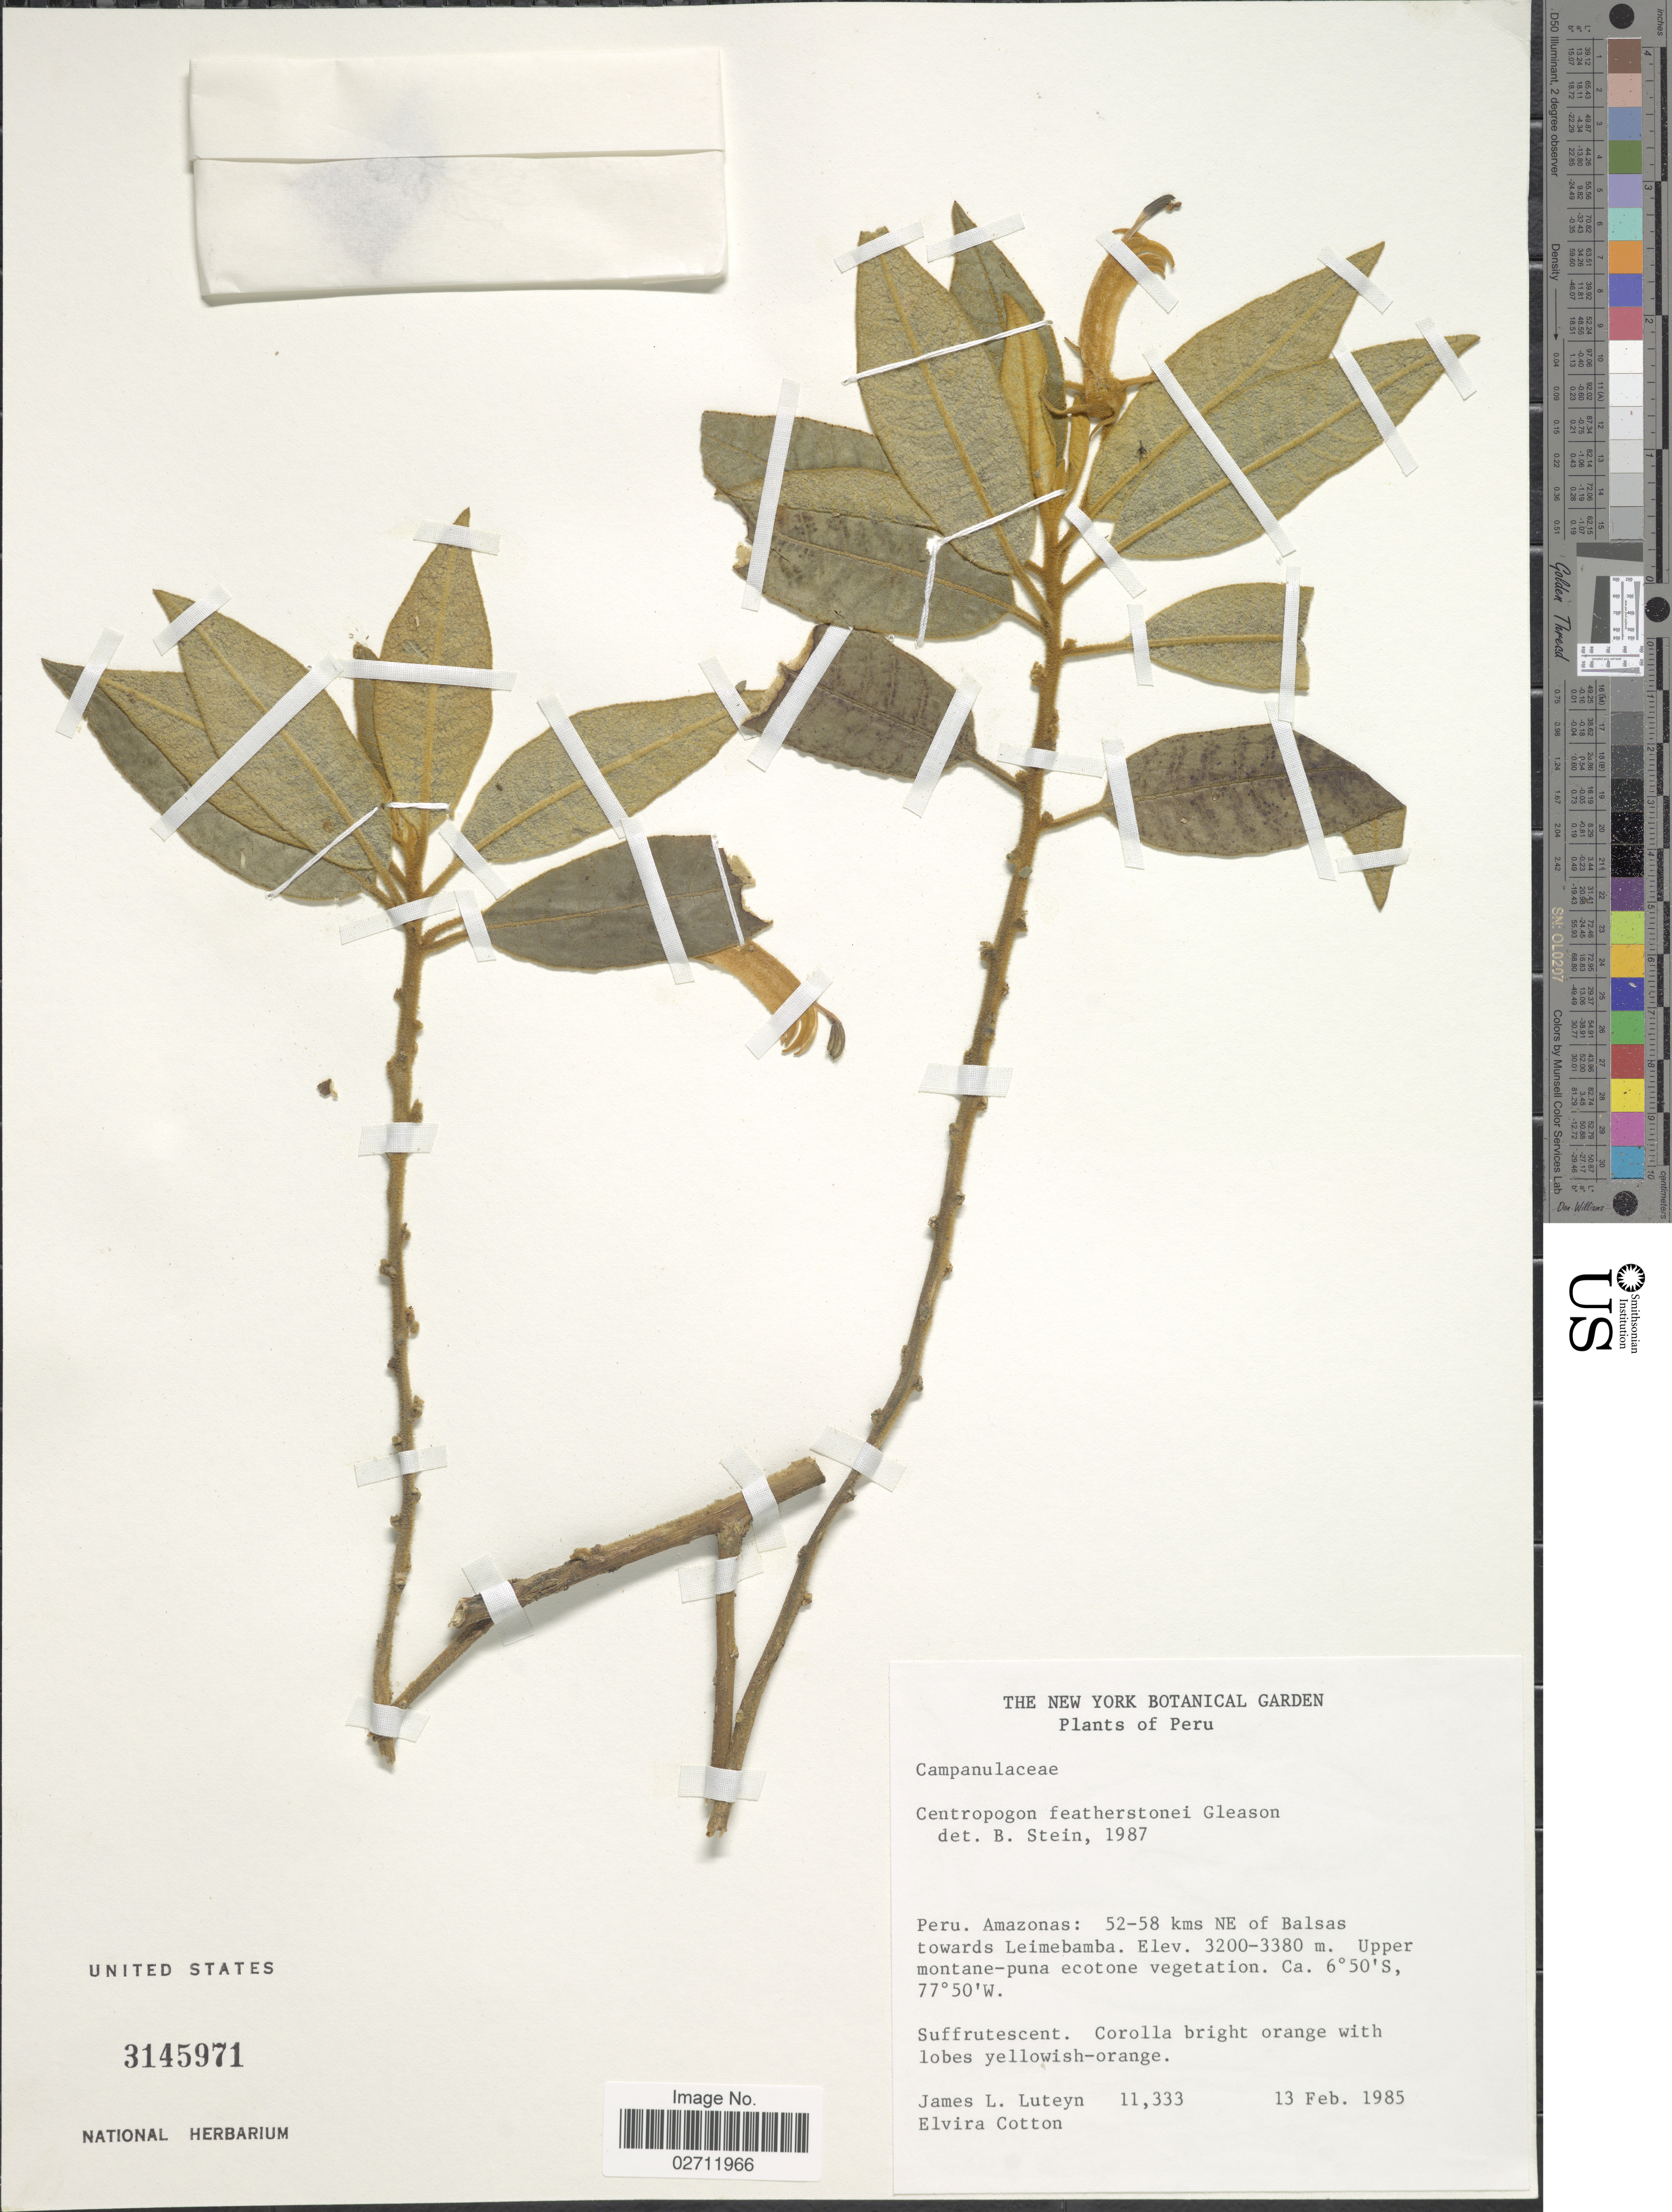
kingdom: Plantae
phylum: Tracheophyta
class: Magnoliopsida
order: Asterales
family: Campanulaceae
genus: Centropogon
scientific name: Centropogon featherstonei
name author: Gleason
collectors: J. L. Luteyn & E. Cotton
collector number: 11333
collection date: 1985-02-13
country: Peru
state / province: Amazonas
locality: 52-58 kms NE of Balsas towards Leimebamba.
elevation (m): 3200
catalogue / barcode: US 3145971